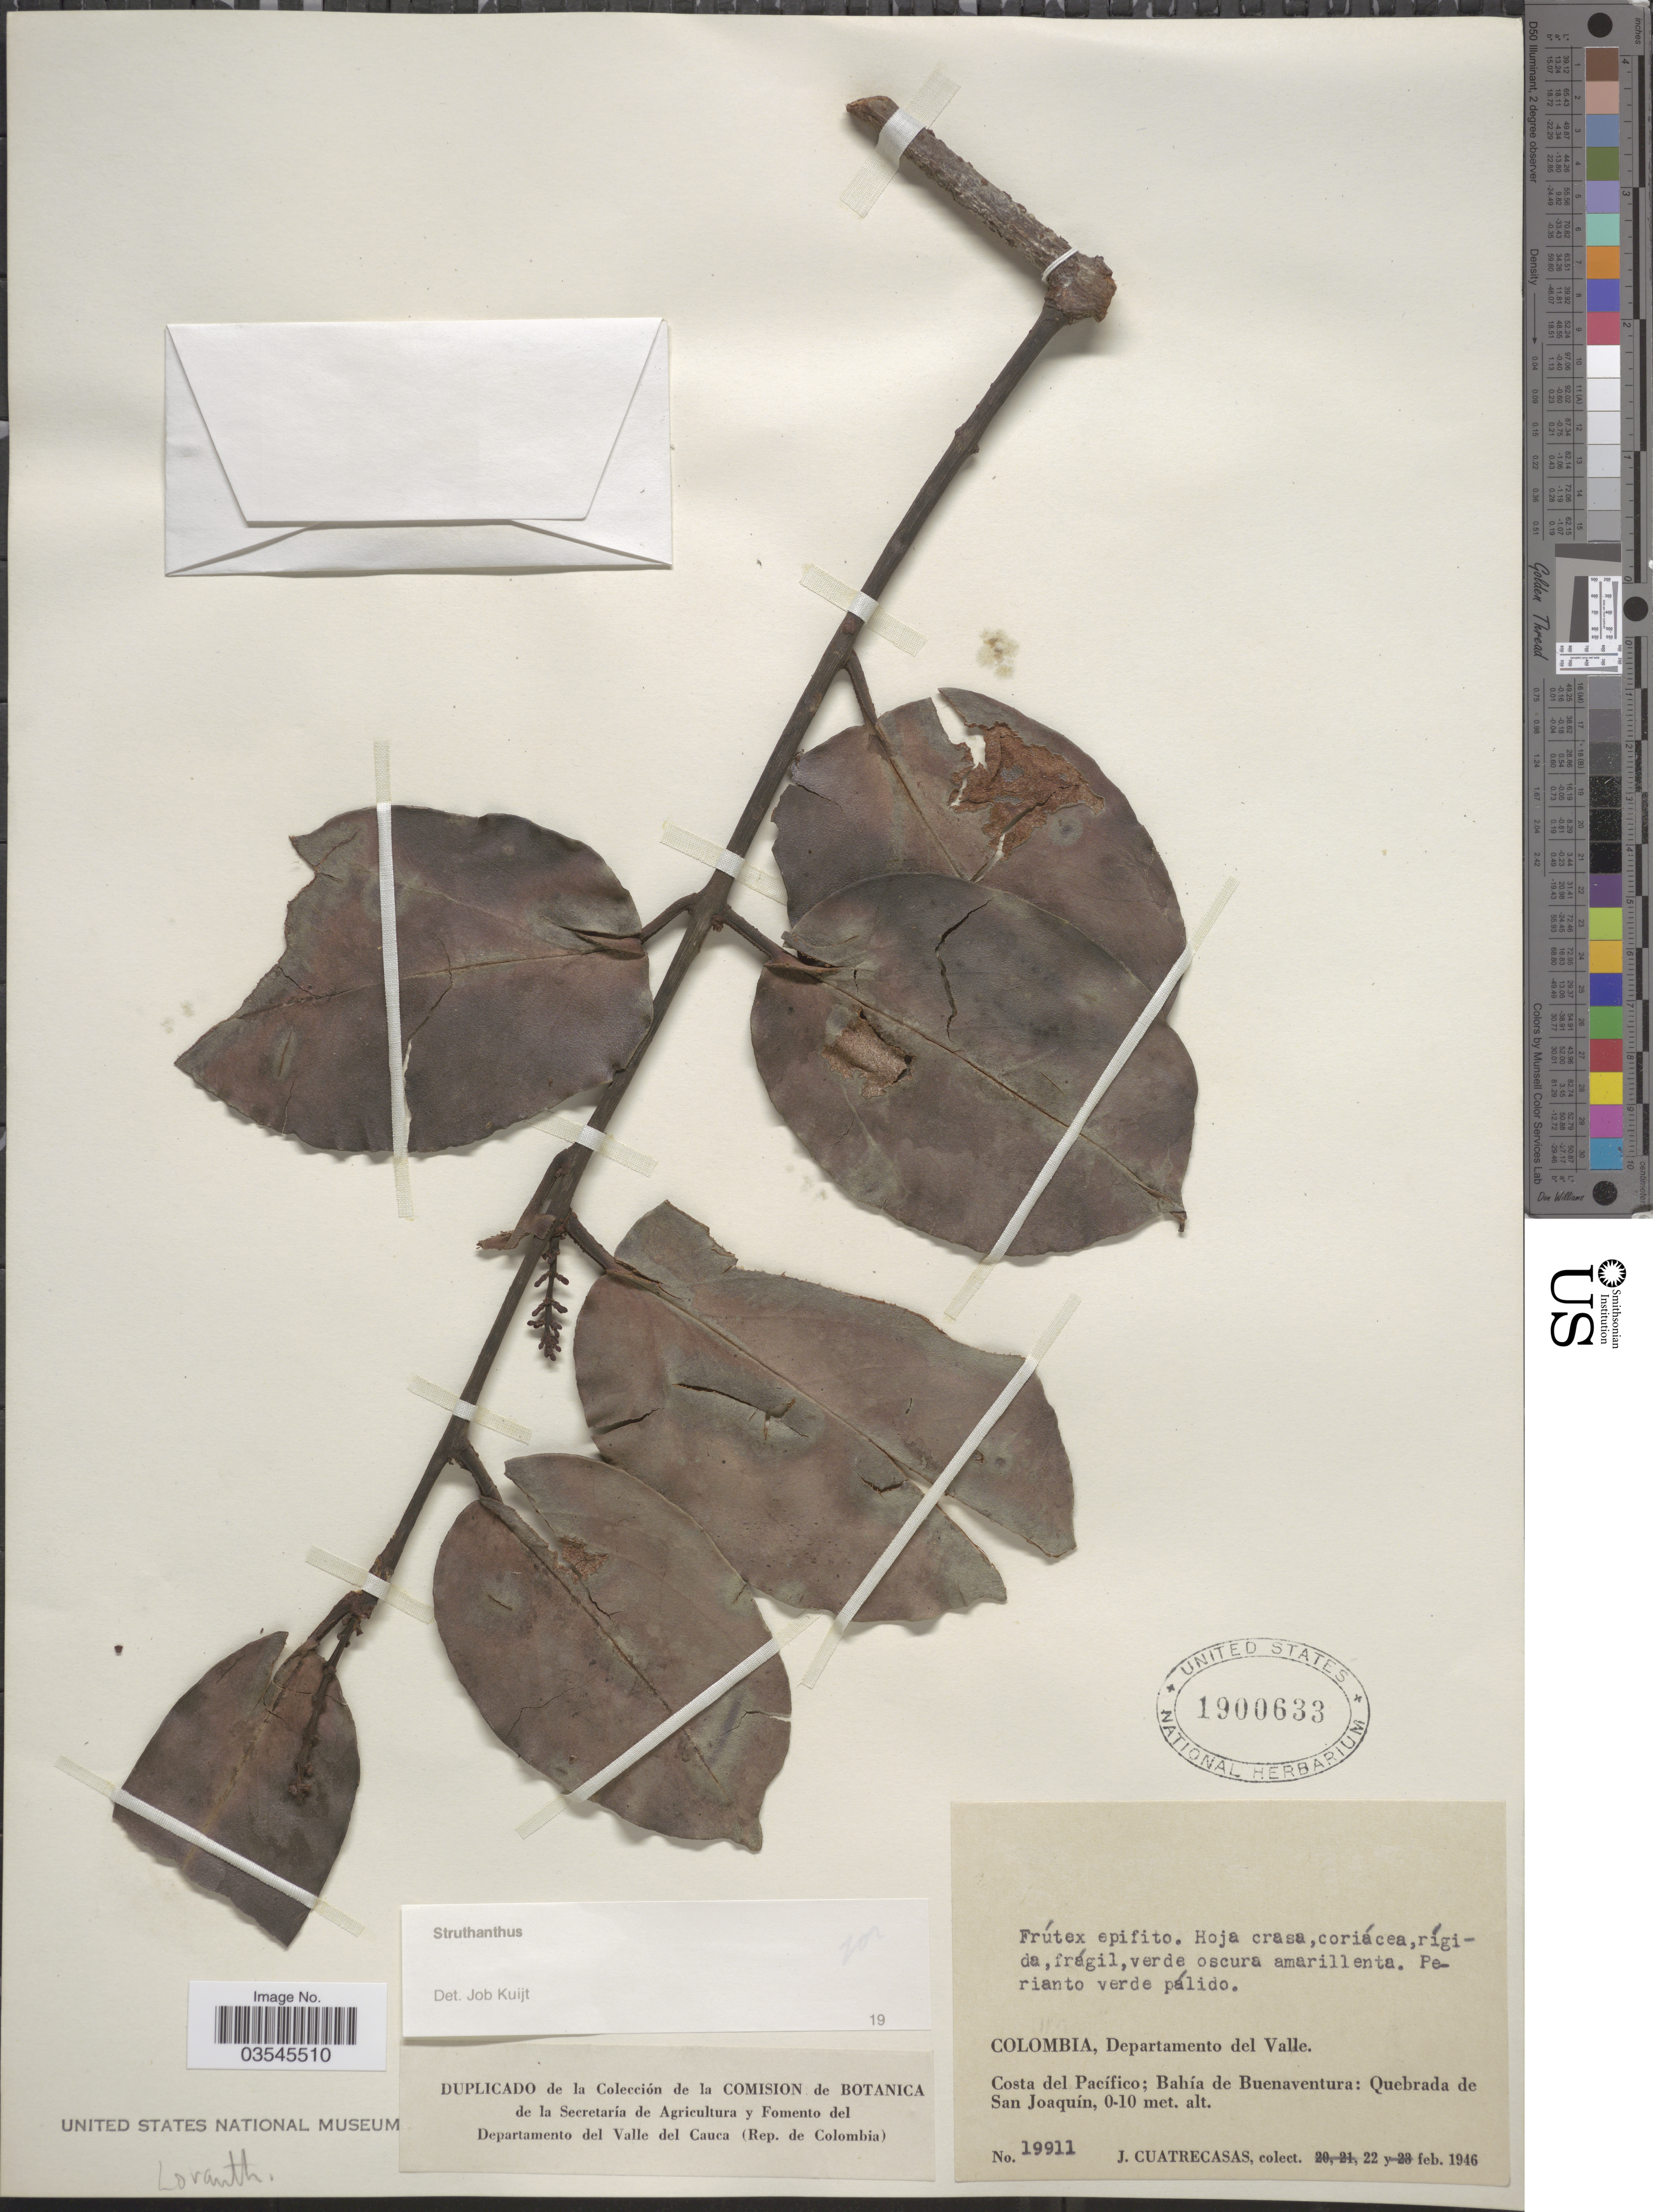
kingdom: Plantae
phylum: Tracheophyta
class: Magnoliopsida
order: Santalales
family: Loranthaceae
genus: Struthanthus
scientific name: Struthanthus sp.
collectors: J. Cuatrecasas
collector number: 19911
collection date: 1946-02-22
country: Colombia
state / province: Valle del Cauca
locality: Departamento del Valle. Costa del Pacífico; Bahía de Buenaventura: Quebrada de San Joaquín.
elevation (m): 0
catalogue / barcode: US 1900633